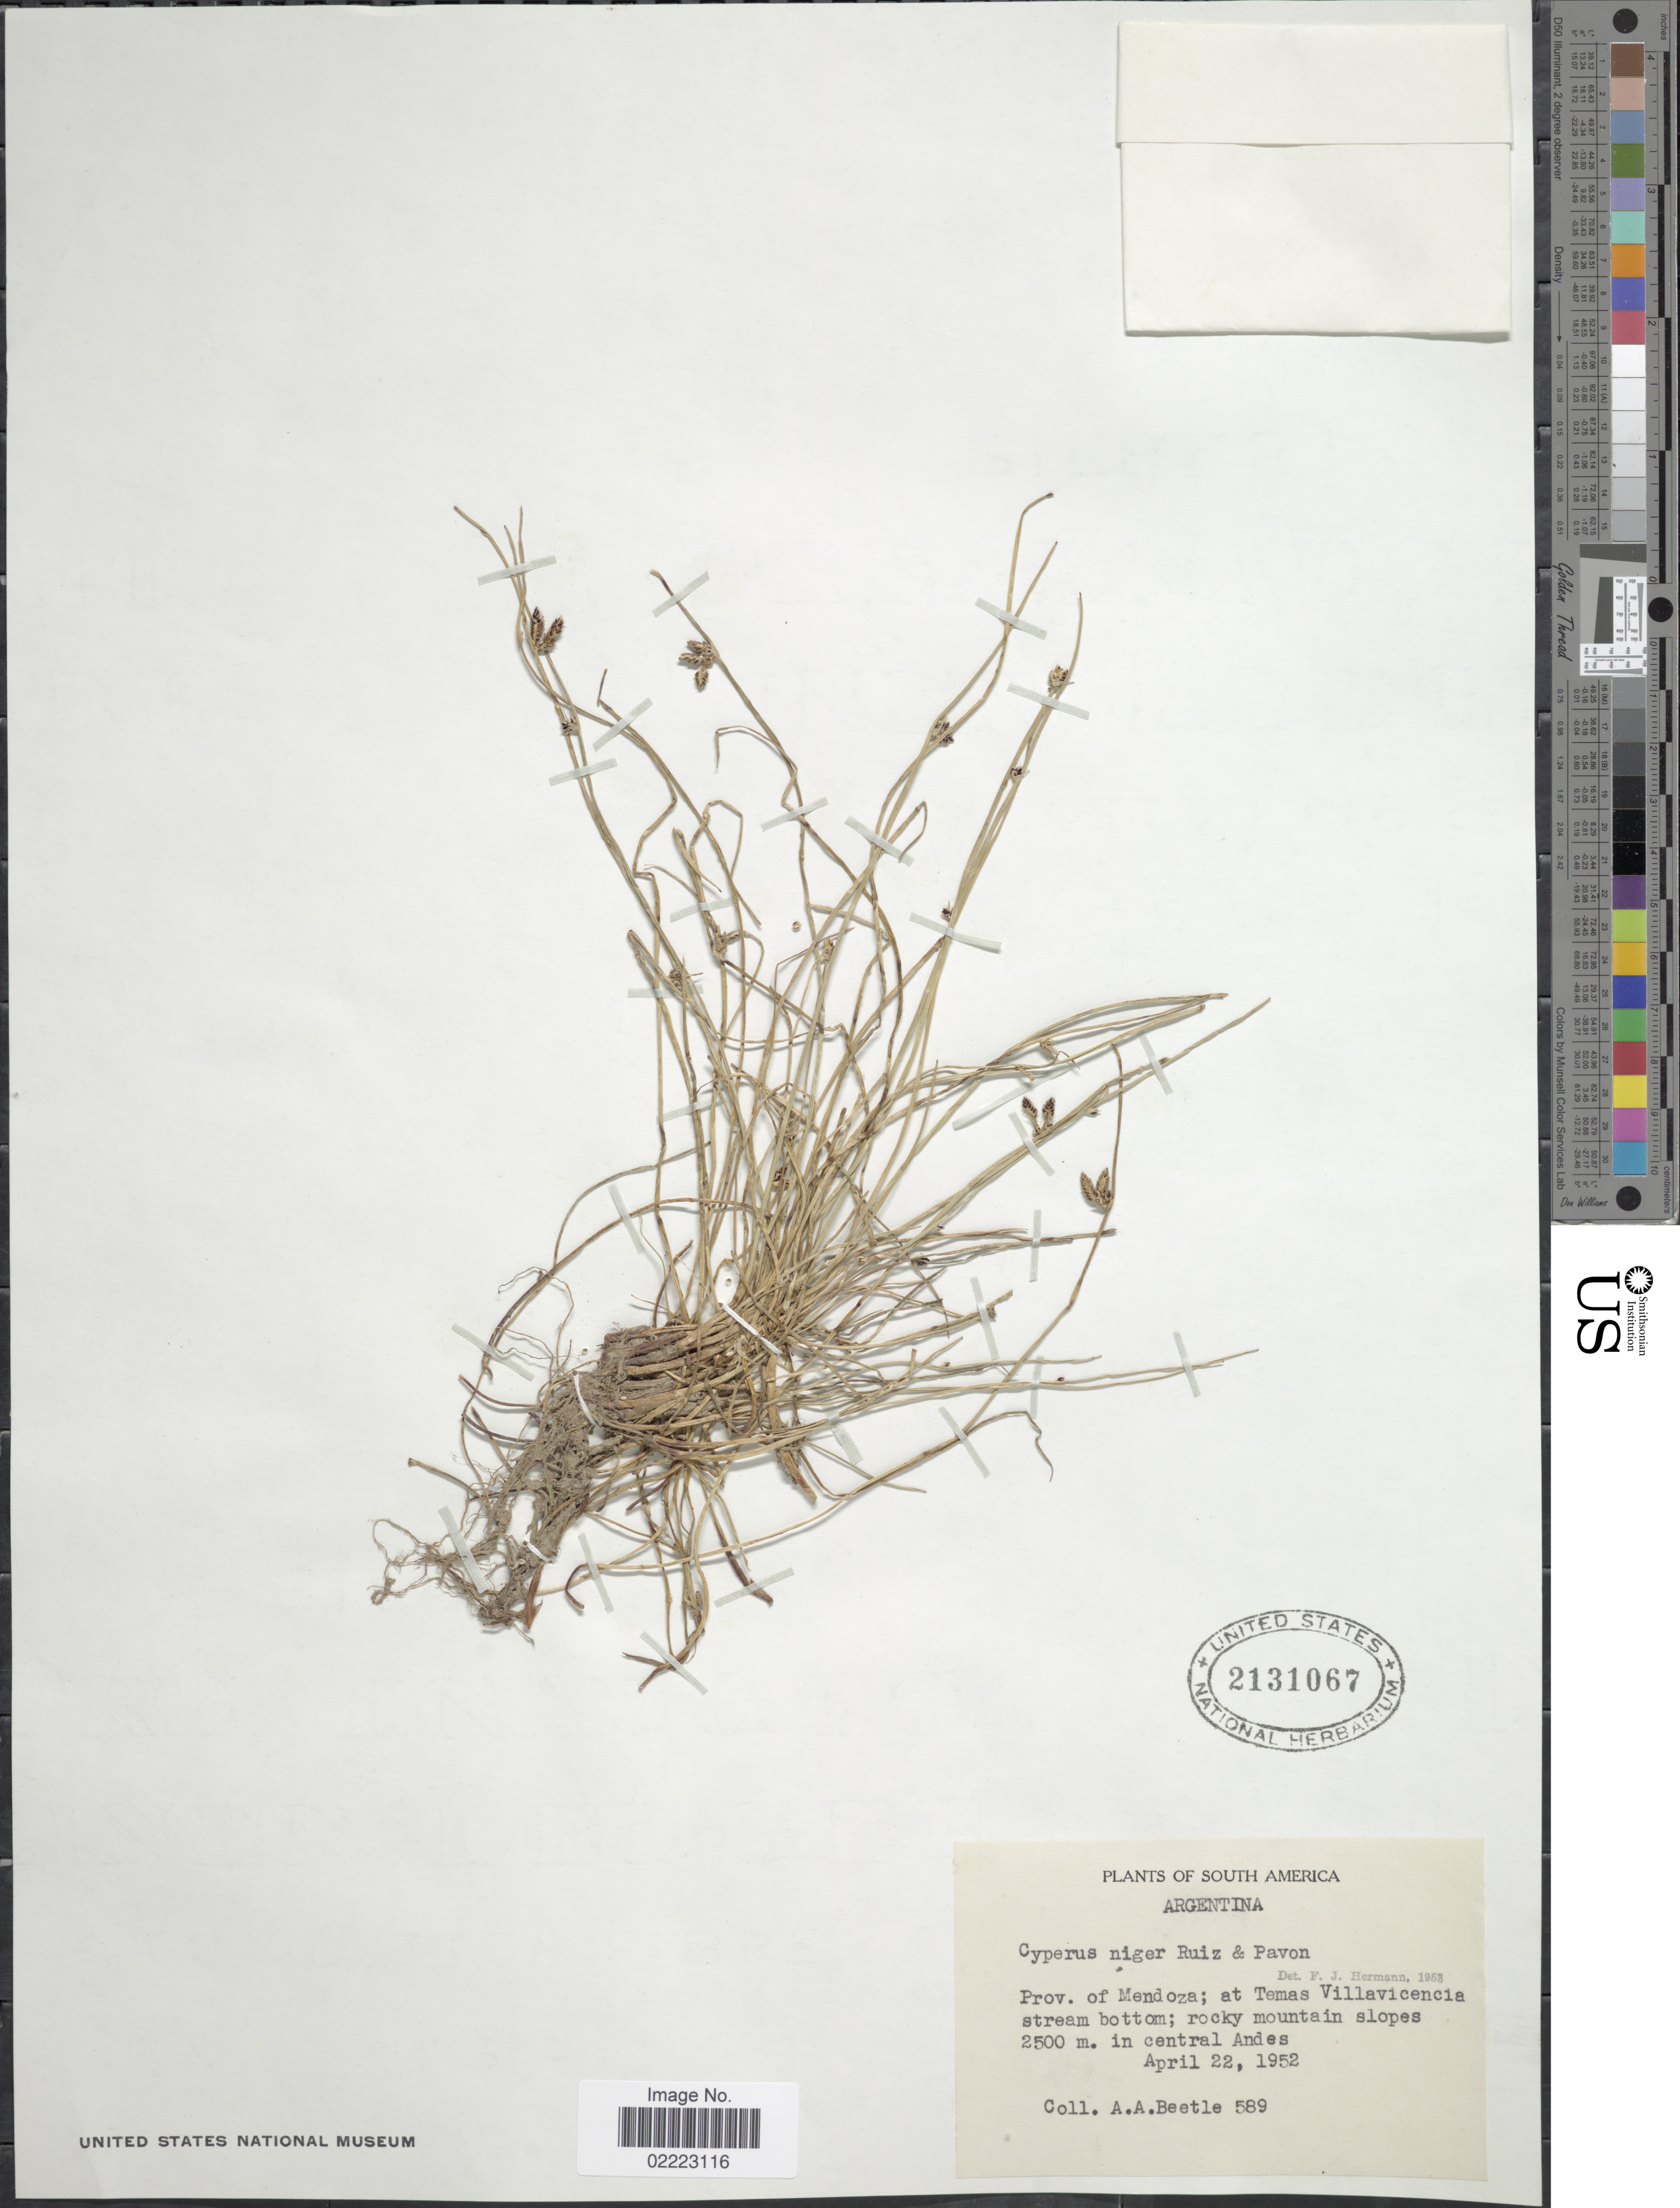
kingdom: Plantae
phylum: Tracheophyta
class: Liliopsida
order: Poales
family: Cyperaceae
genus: Cyperus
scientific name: Cyperus niger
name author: Ruiz & Pav.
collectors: A. A. Beetle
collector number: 589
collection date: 1952-04-22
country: Argentina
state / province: Mendoza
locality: At Temas Villavicencia stream bottom; rocky mountain slopes. in central Andes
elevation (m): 2500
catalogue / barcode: US 2131067